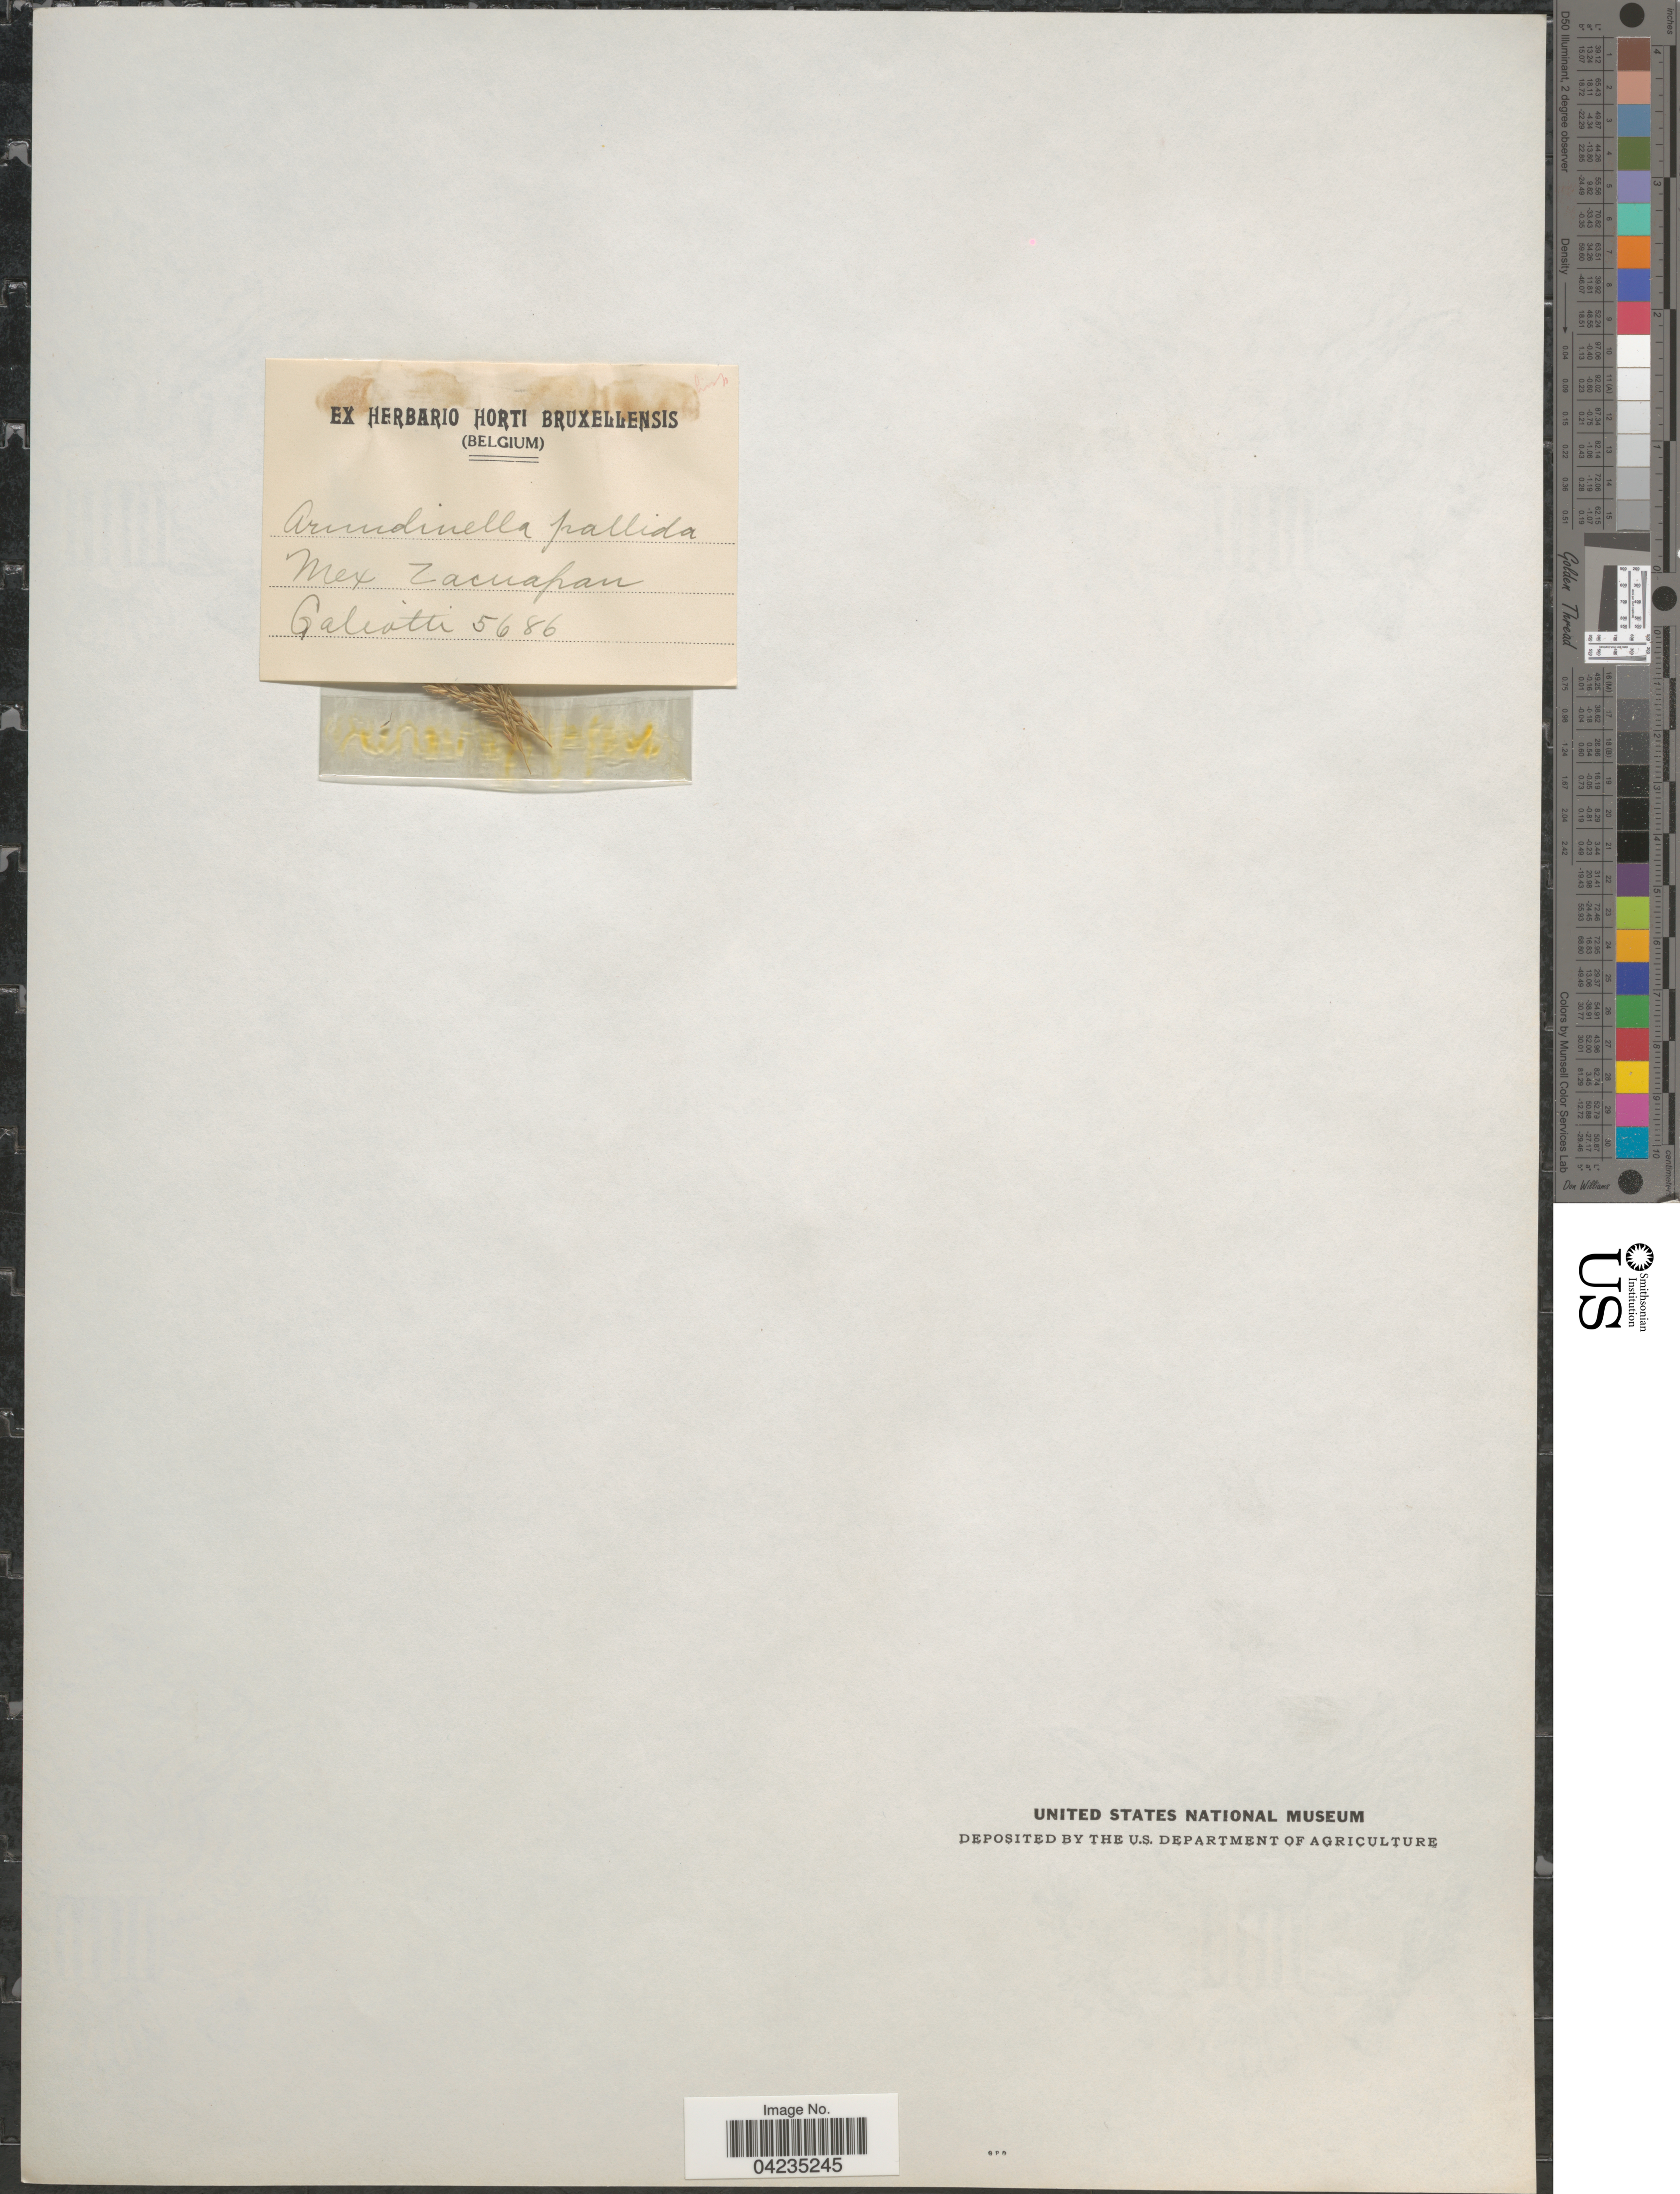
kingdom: Plantae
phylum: Tracheophyta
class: Liliopsida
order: Poales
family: Poaceae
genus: Arundinella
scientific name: Arundinella hispida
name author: (Humb. & Bonpl. ex Willd.) Kuntze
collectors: -. Galiotti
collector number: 5686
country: Mexico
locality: Zacuapan.